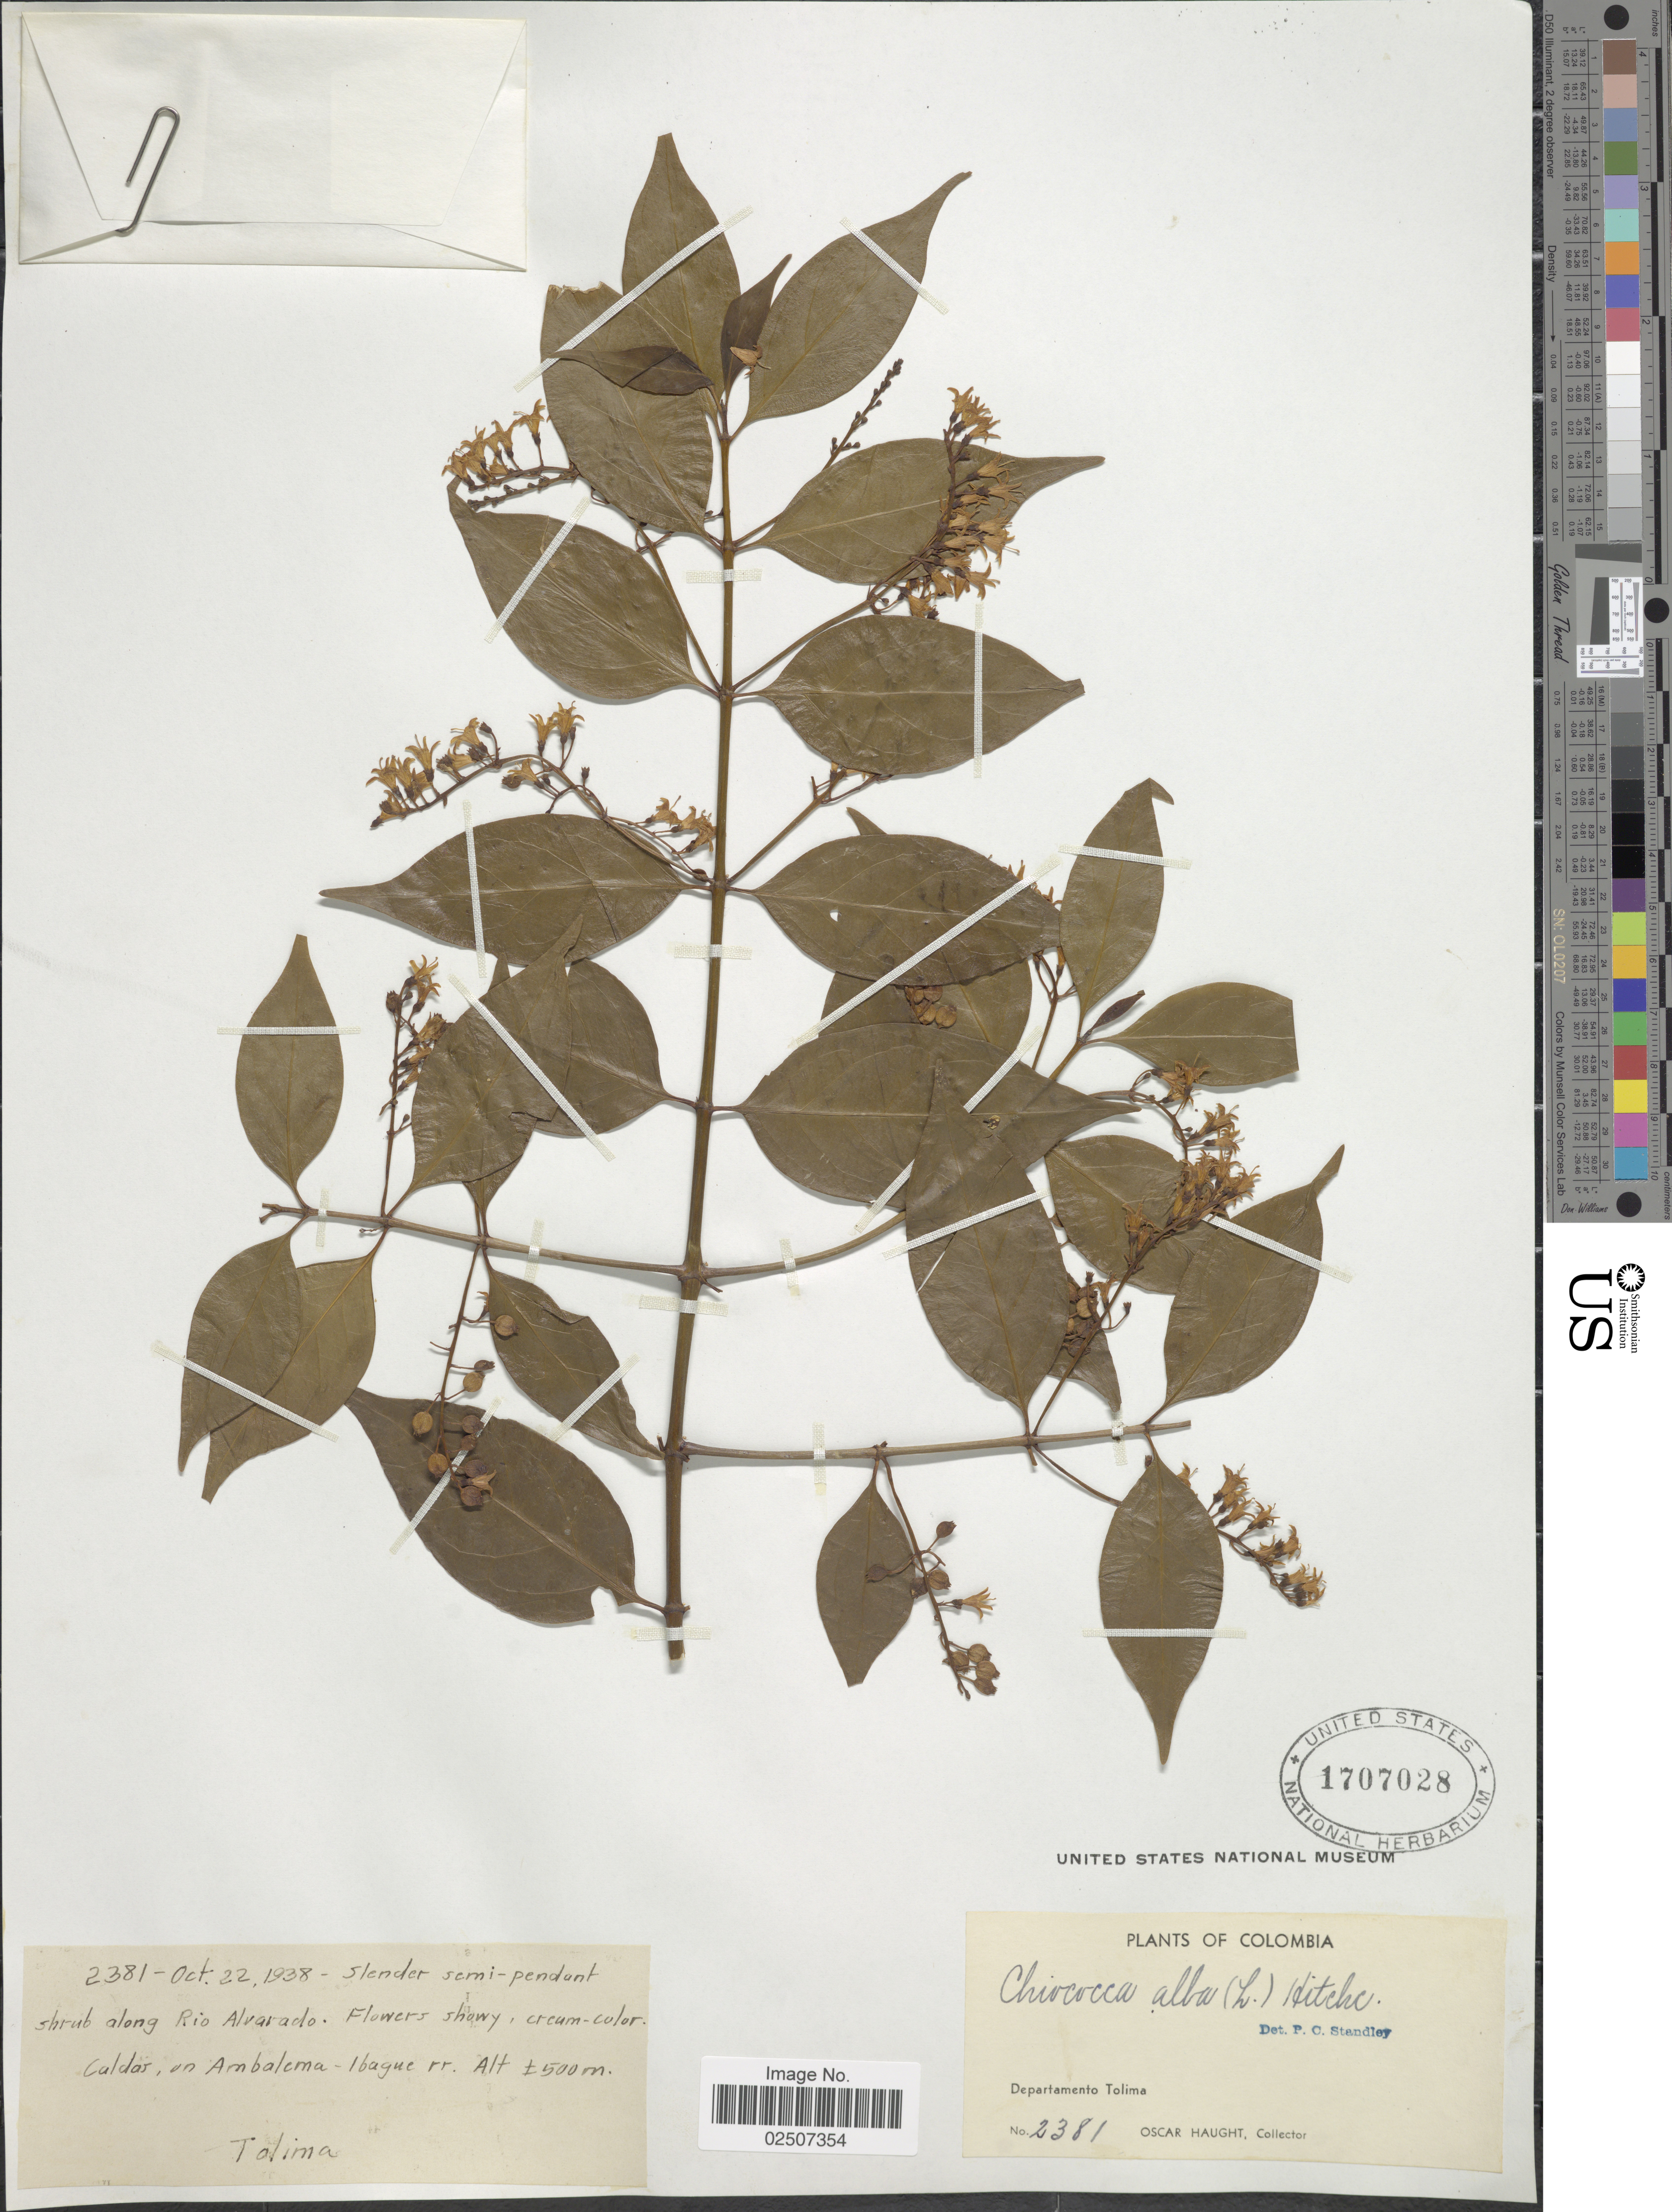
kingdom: Plantae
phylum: Tracheophyta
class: Magnoliopsida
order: Gentianales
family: Rubiaceae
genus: Chiococca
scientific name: Chiococca alba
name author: (L.) Hitchc.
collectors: O. L. Haught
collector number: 2381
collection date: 1938-10-22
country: Colombia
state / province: Tolima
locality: Shrub along Rio Alvarado. Caldar, on Ambalema - Ibague rr. Departamento Tolima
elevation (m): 500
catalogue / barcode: US 1707028